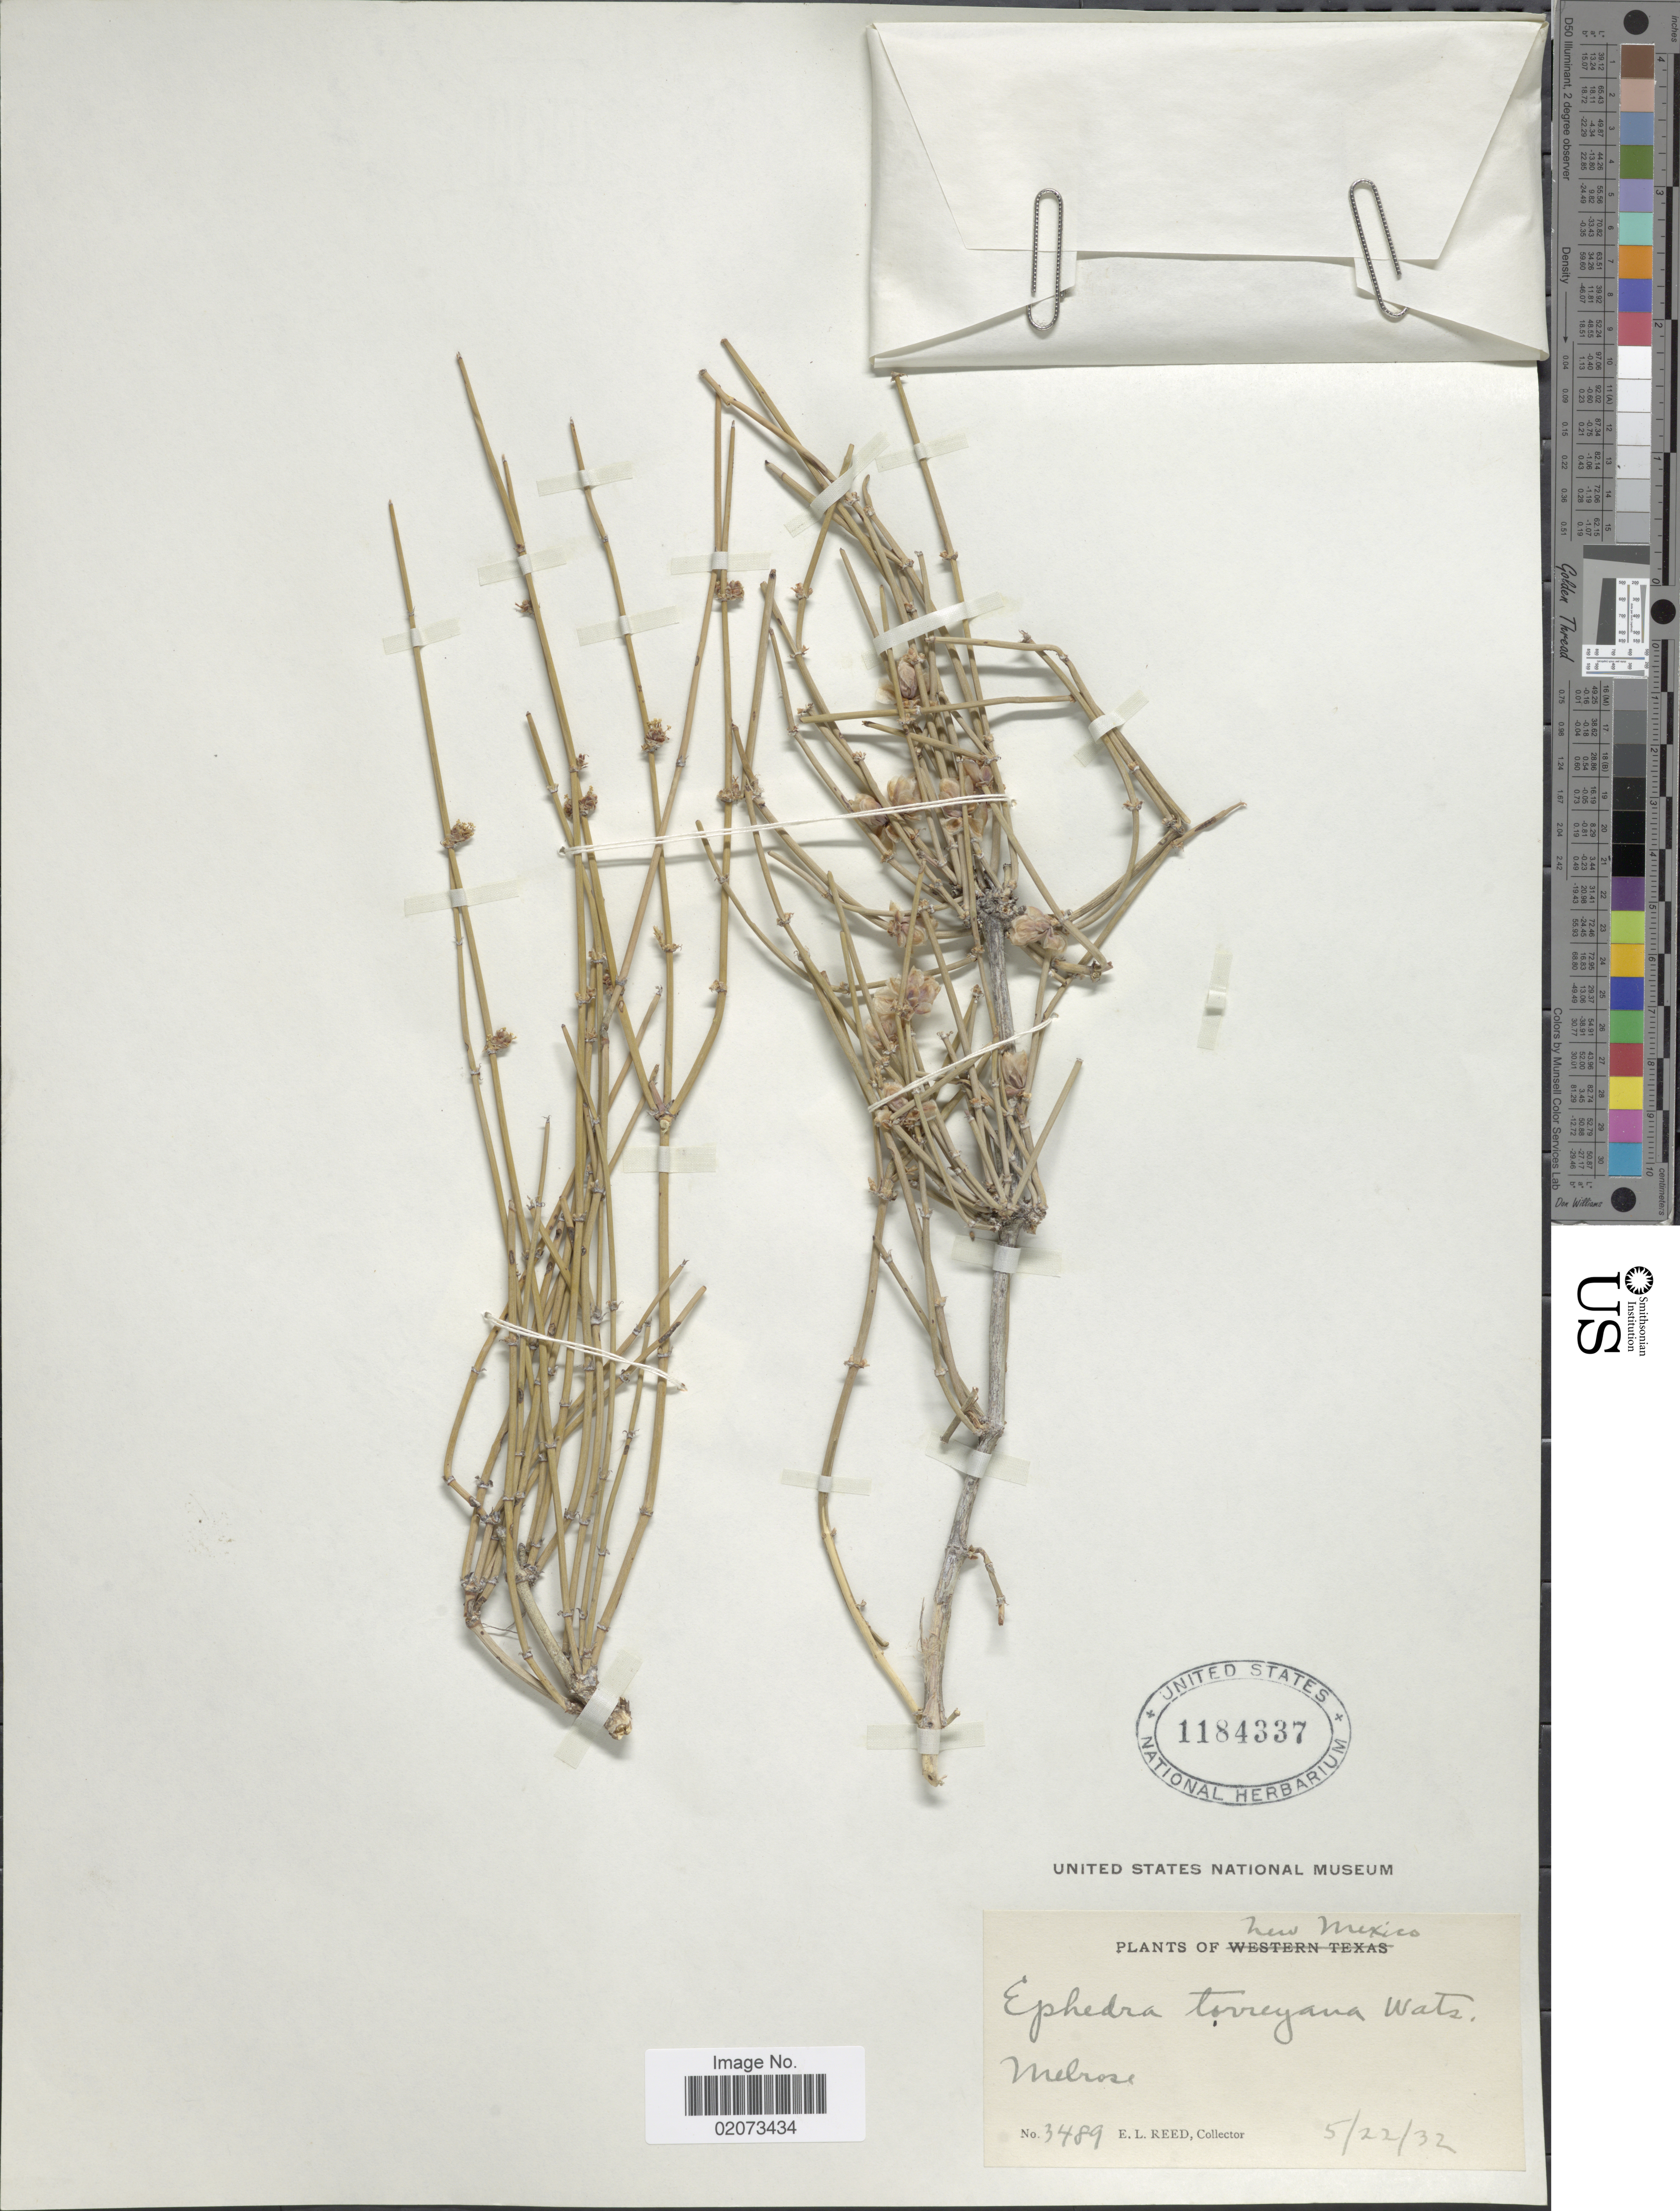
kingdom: Plantae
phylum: Tracheophyta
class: Gnetopsida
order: Ephedrales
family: Ephedraceae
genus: Ephedra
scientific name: Ephedra torreyana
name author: S. Watson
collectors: E. Reed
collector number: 3489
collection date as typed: Transcribed d/m/y: 22/5/32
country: United States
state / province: New Mexico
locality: New Mexico. Melrose.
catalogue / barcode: US 1184337